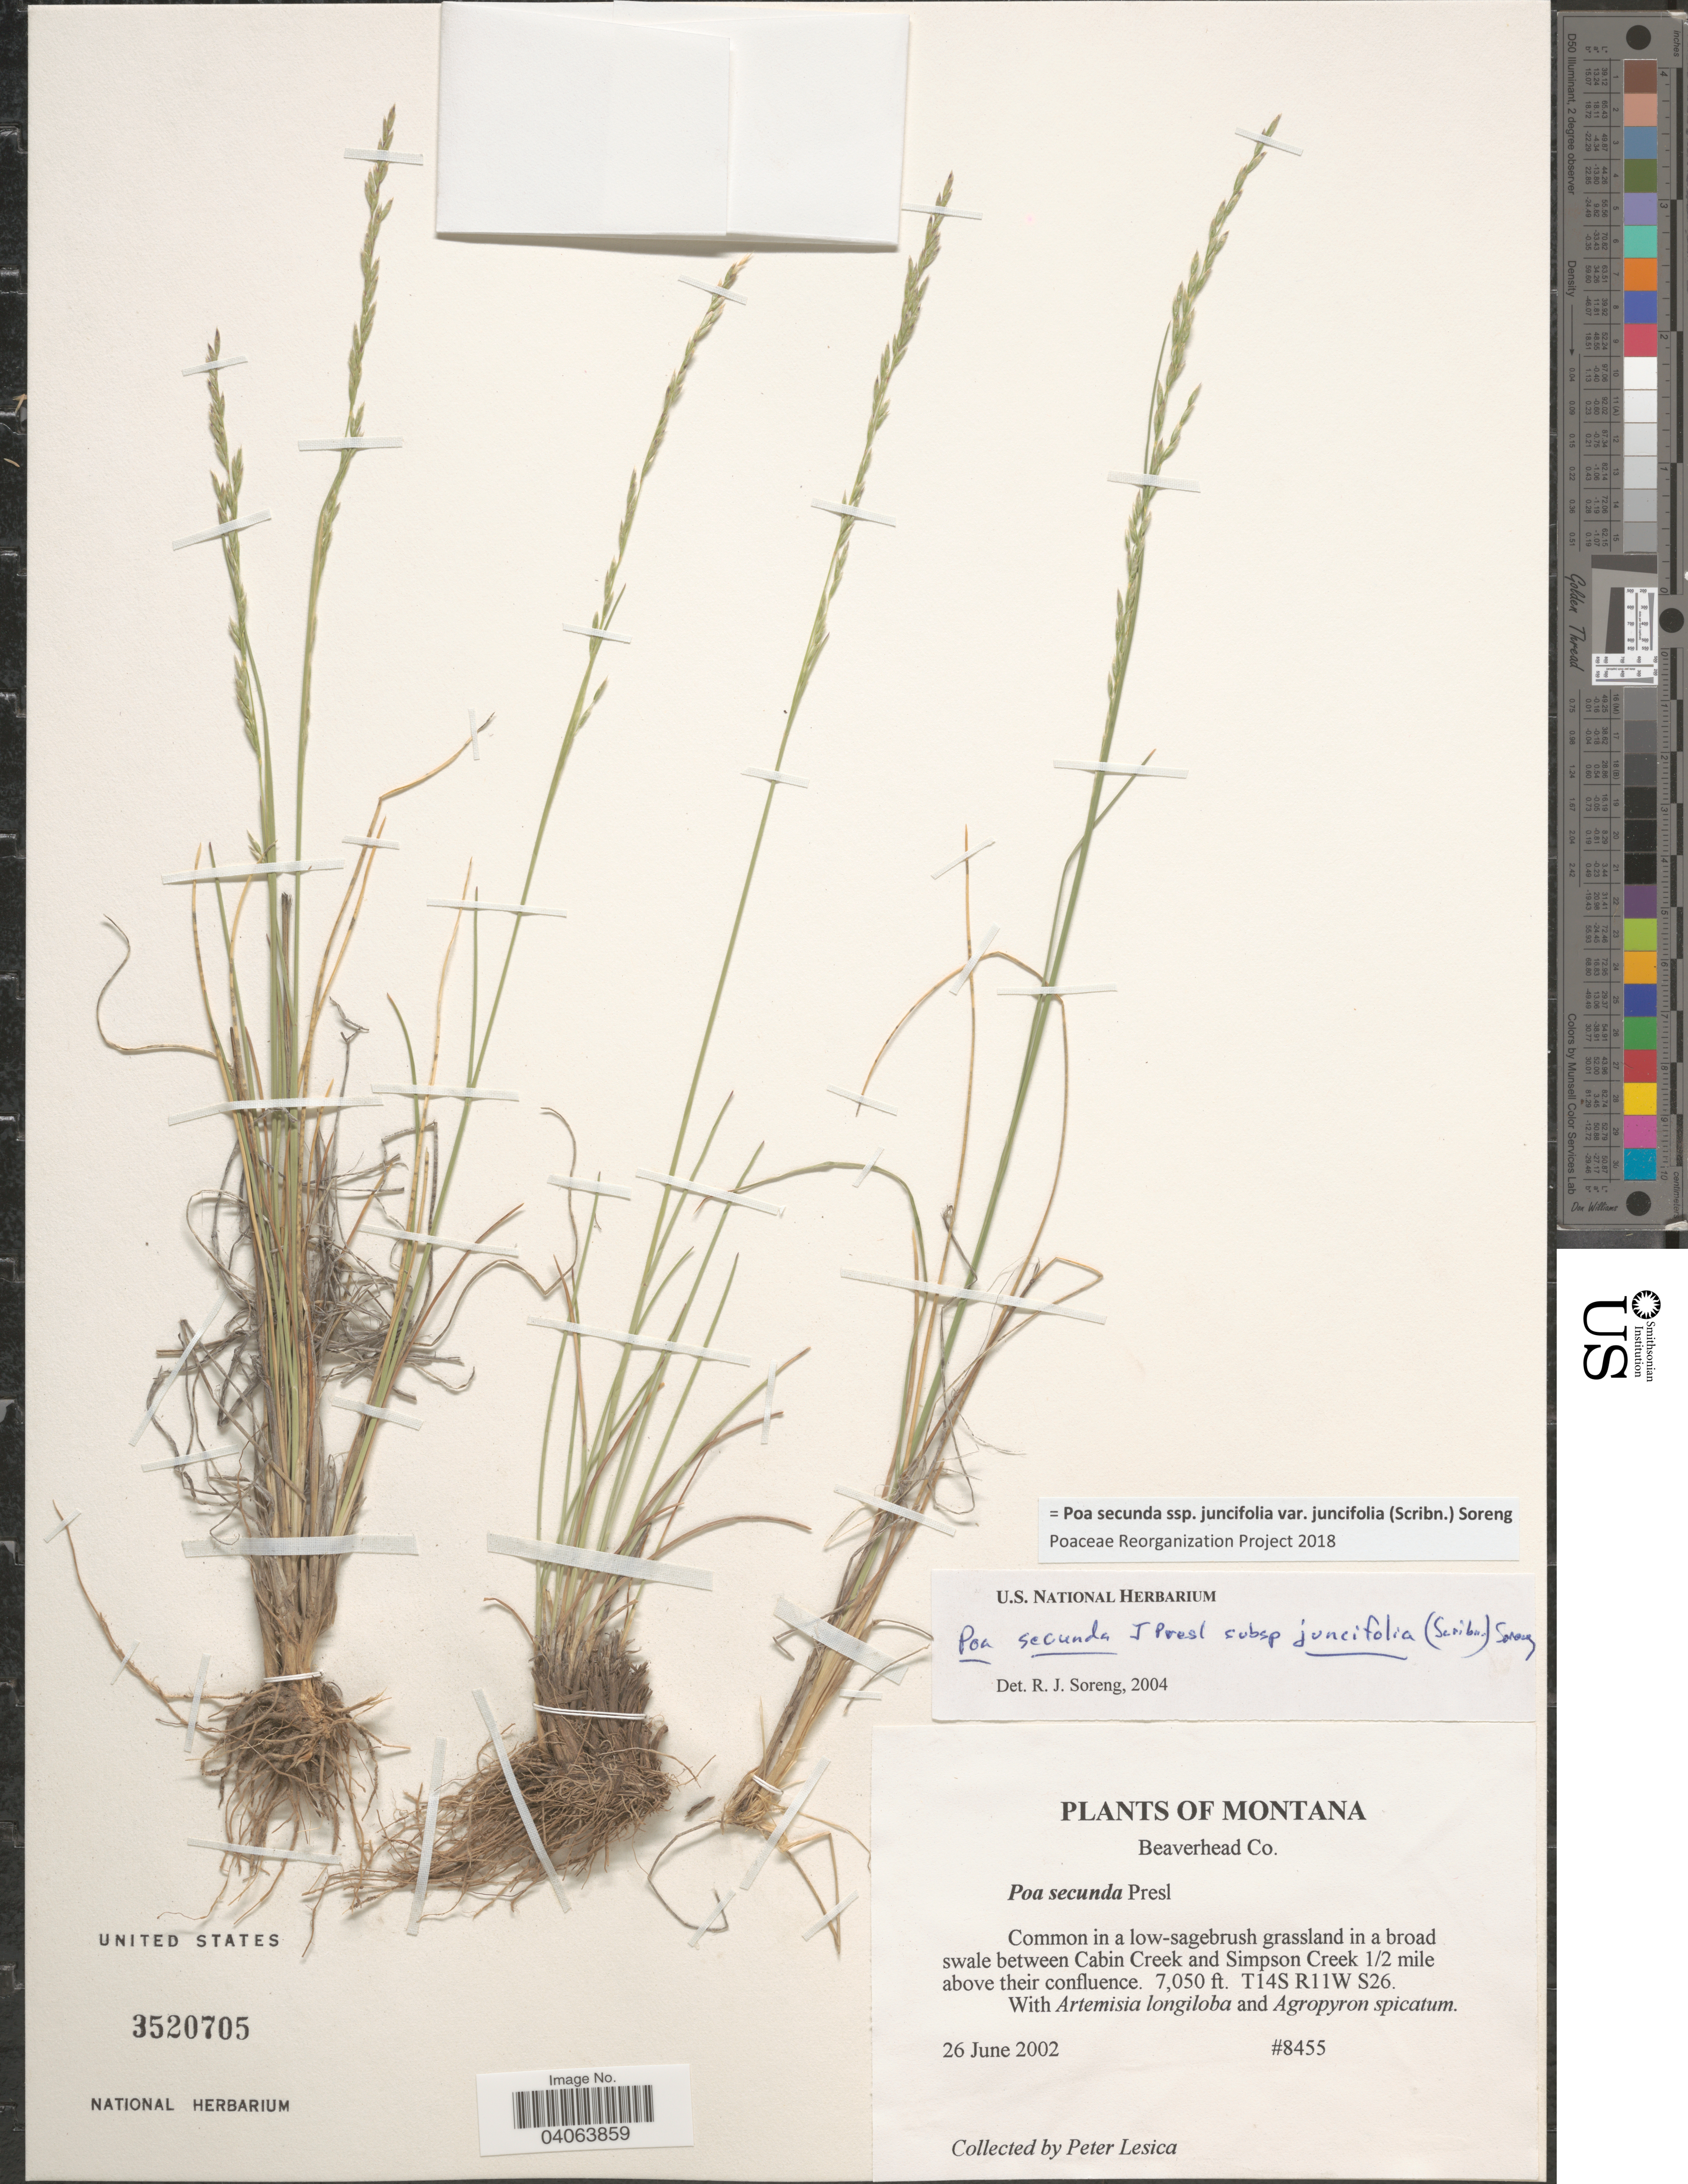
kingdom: Plantae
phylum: Tracheophyta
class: Liliopsida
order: Poales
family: Poaceae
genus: Poa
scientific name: Poa secunda subsp. juncifolia var. juncifolia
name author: (Scribn.) Soreng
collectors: P. Lesica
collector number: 8455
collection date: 2002-06-26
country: United States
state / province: Montana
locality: In a low-sagebrush grassland in a broad swale between Cabin Creek and Simpson Creek ½ mile above their confluence. T14S R11W S26.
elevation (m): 2149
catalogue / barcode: US 3520705